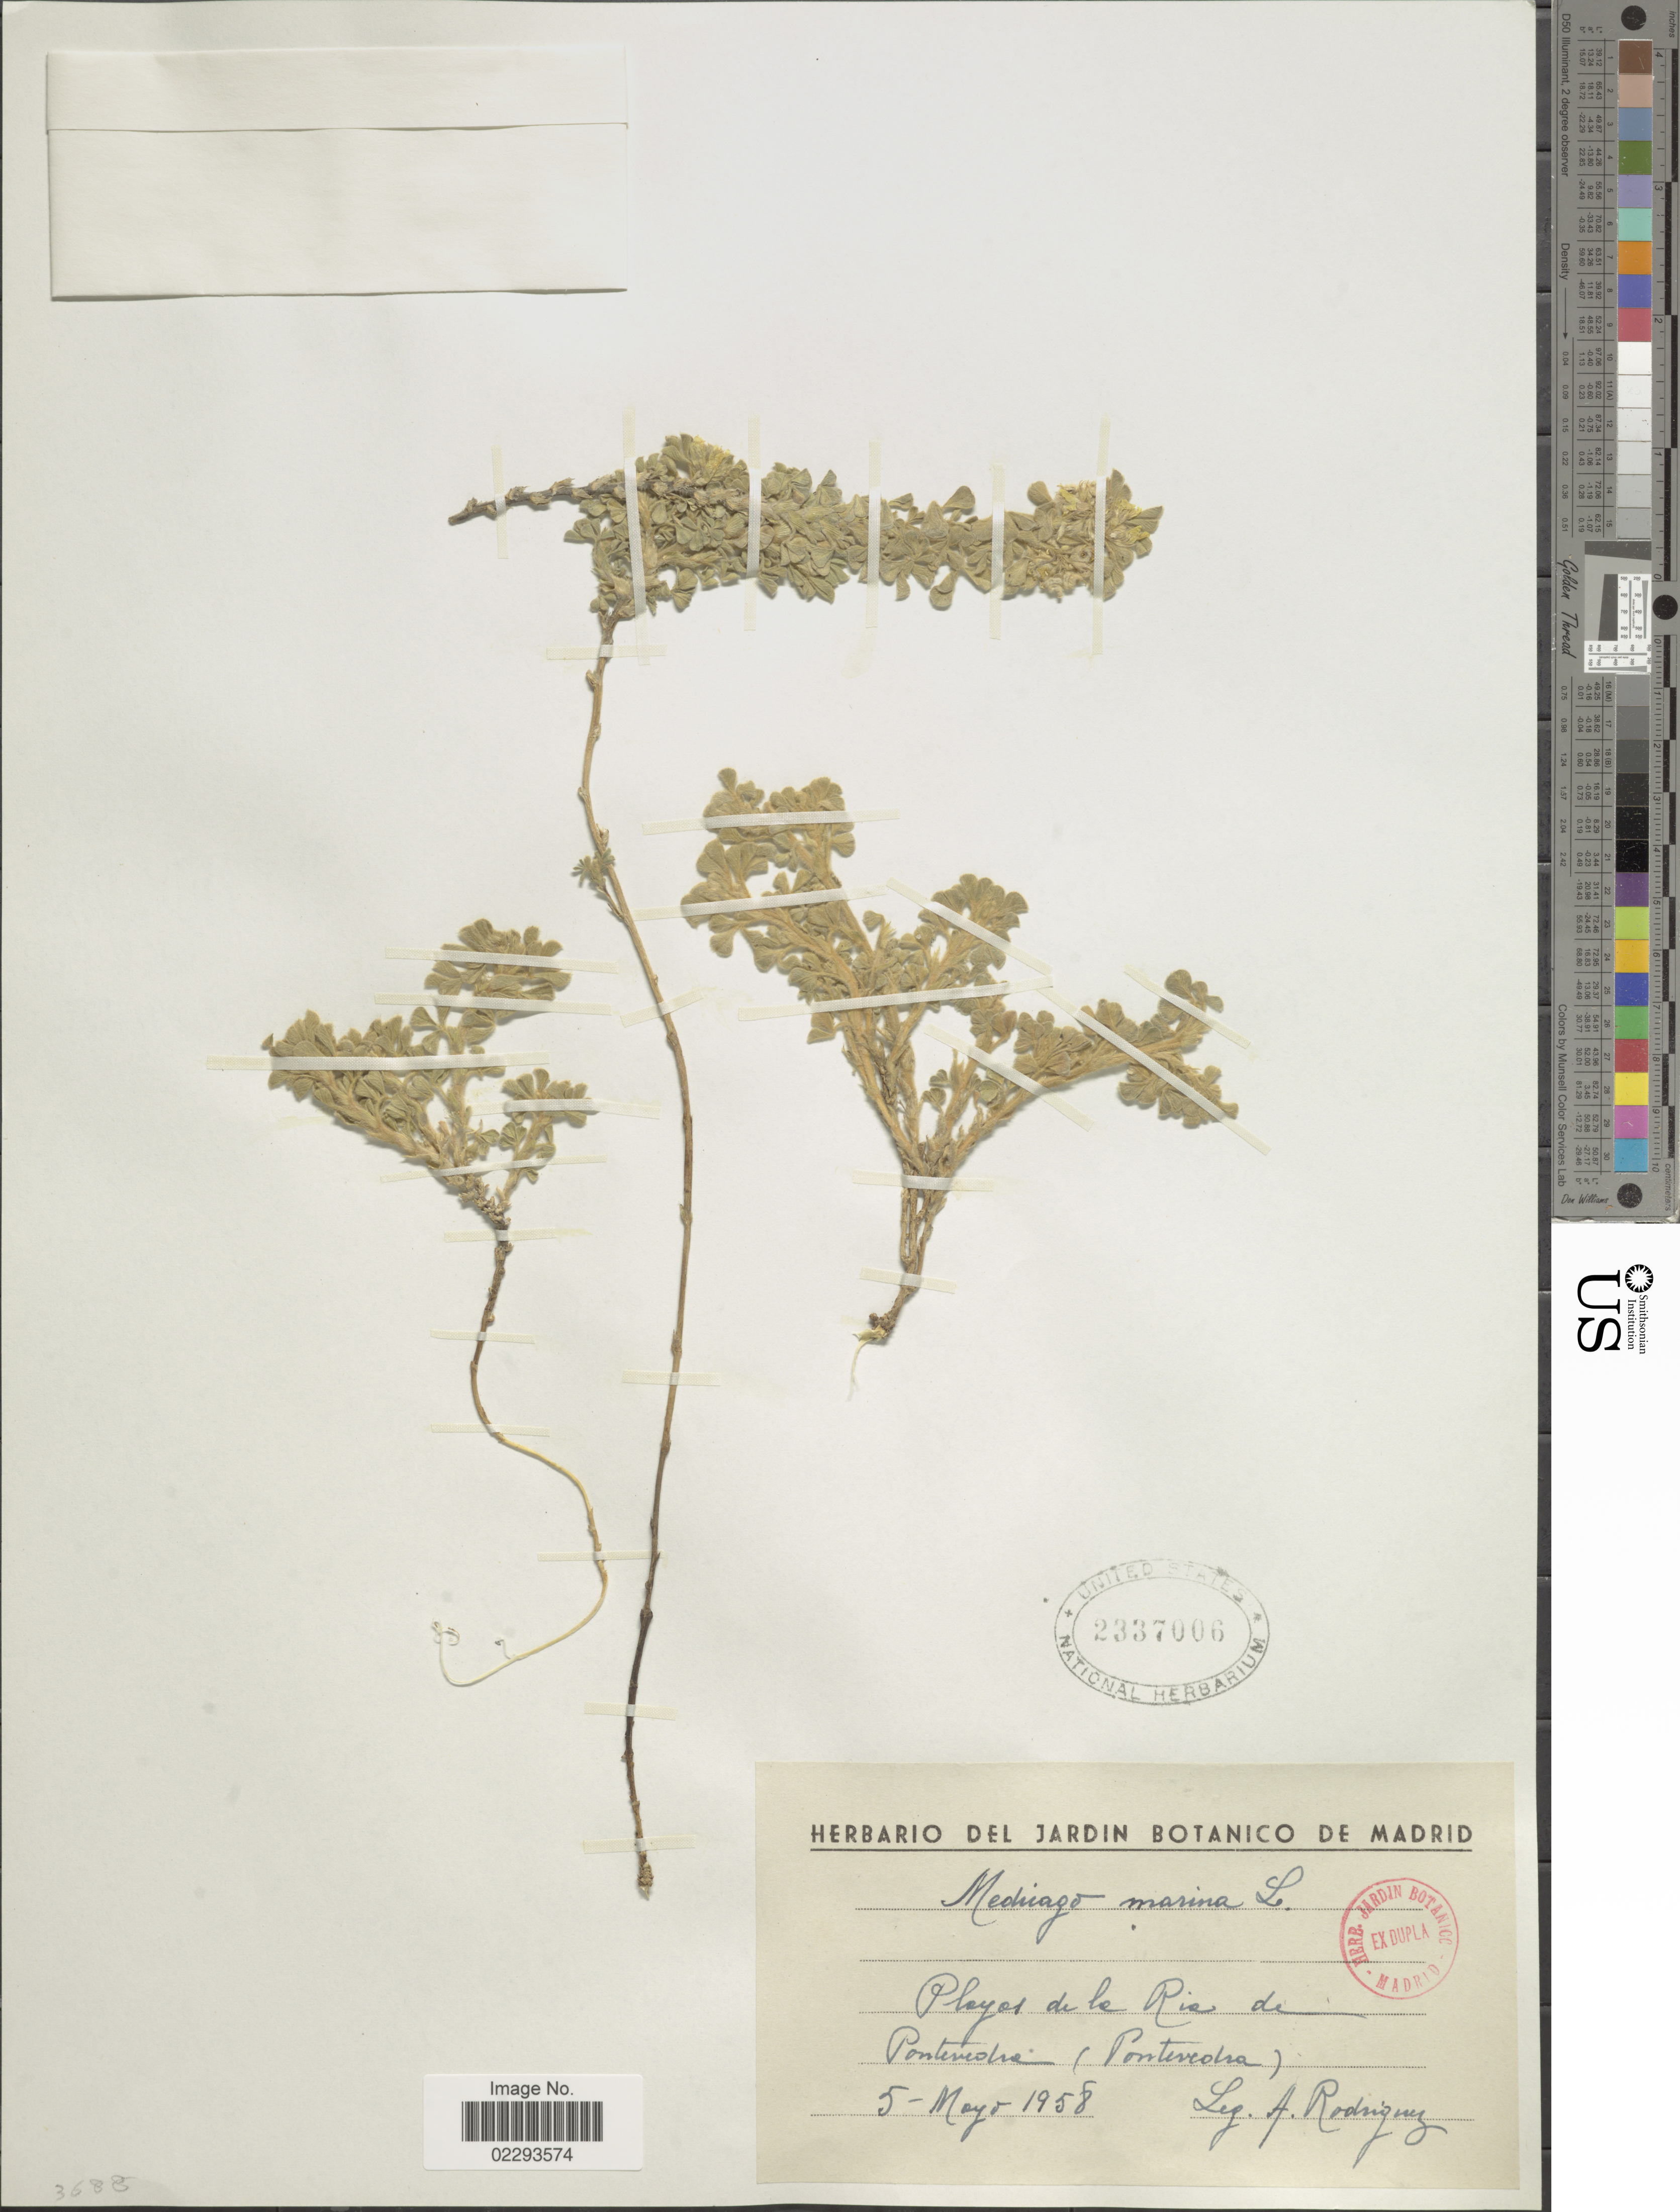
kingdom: Plantae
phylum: Tracheophyta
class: Magnoliopsida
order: Fabales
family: Fabaceae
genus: Medicago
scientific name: Medicago marina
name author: L.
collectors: A. Rodriguez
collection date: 1958-05-05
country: Spain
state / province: Galicia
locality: Playos de la Rio de Pontevedra (Pontevedra)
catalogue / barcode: US 2337006